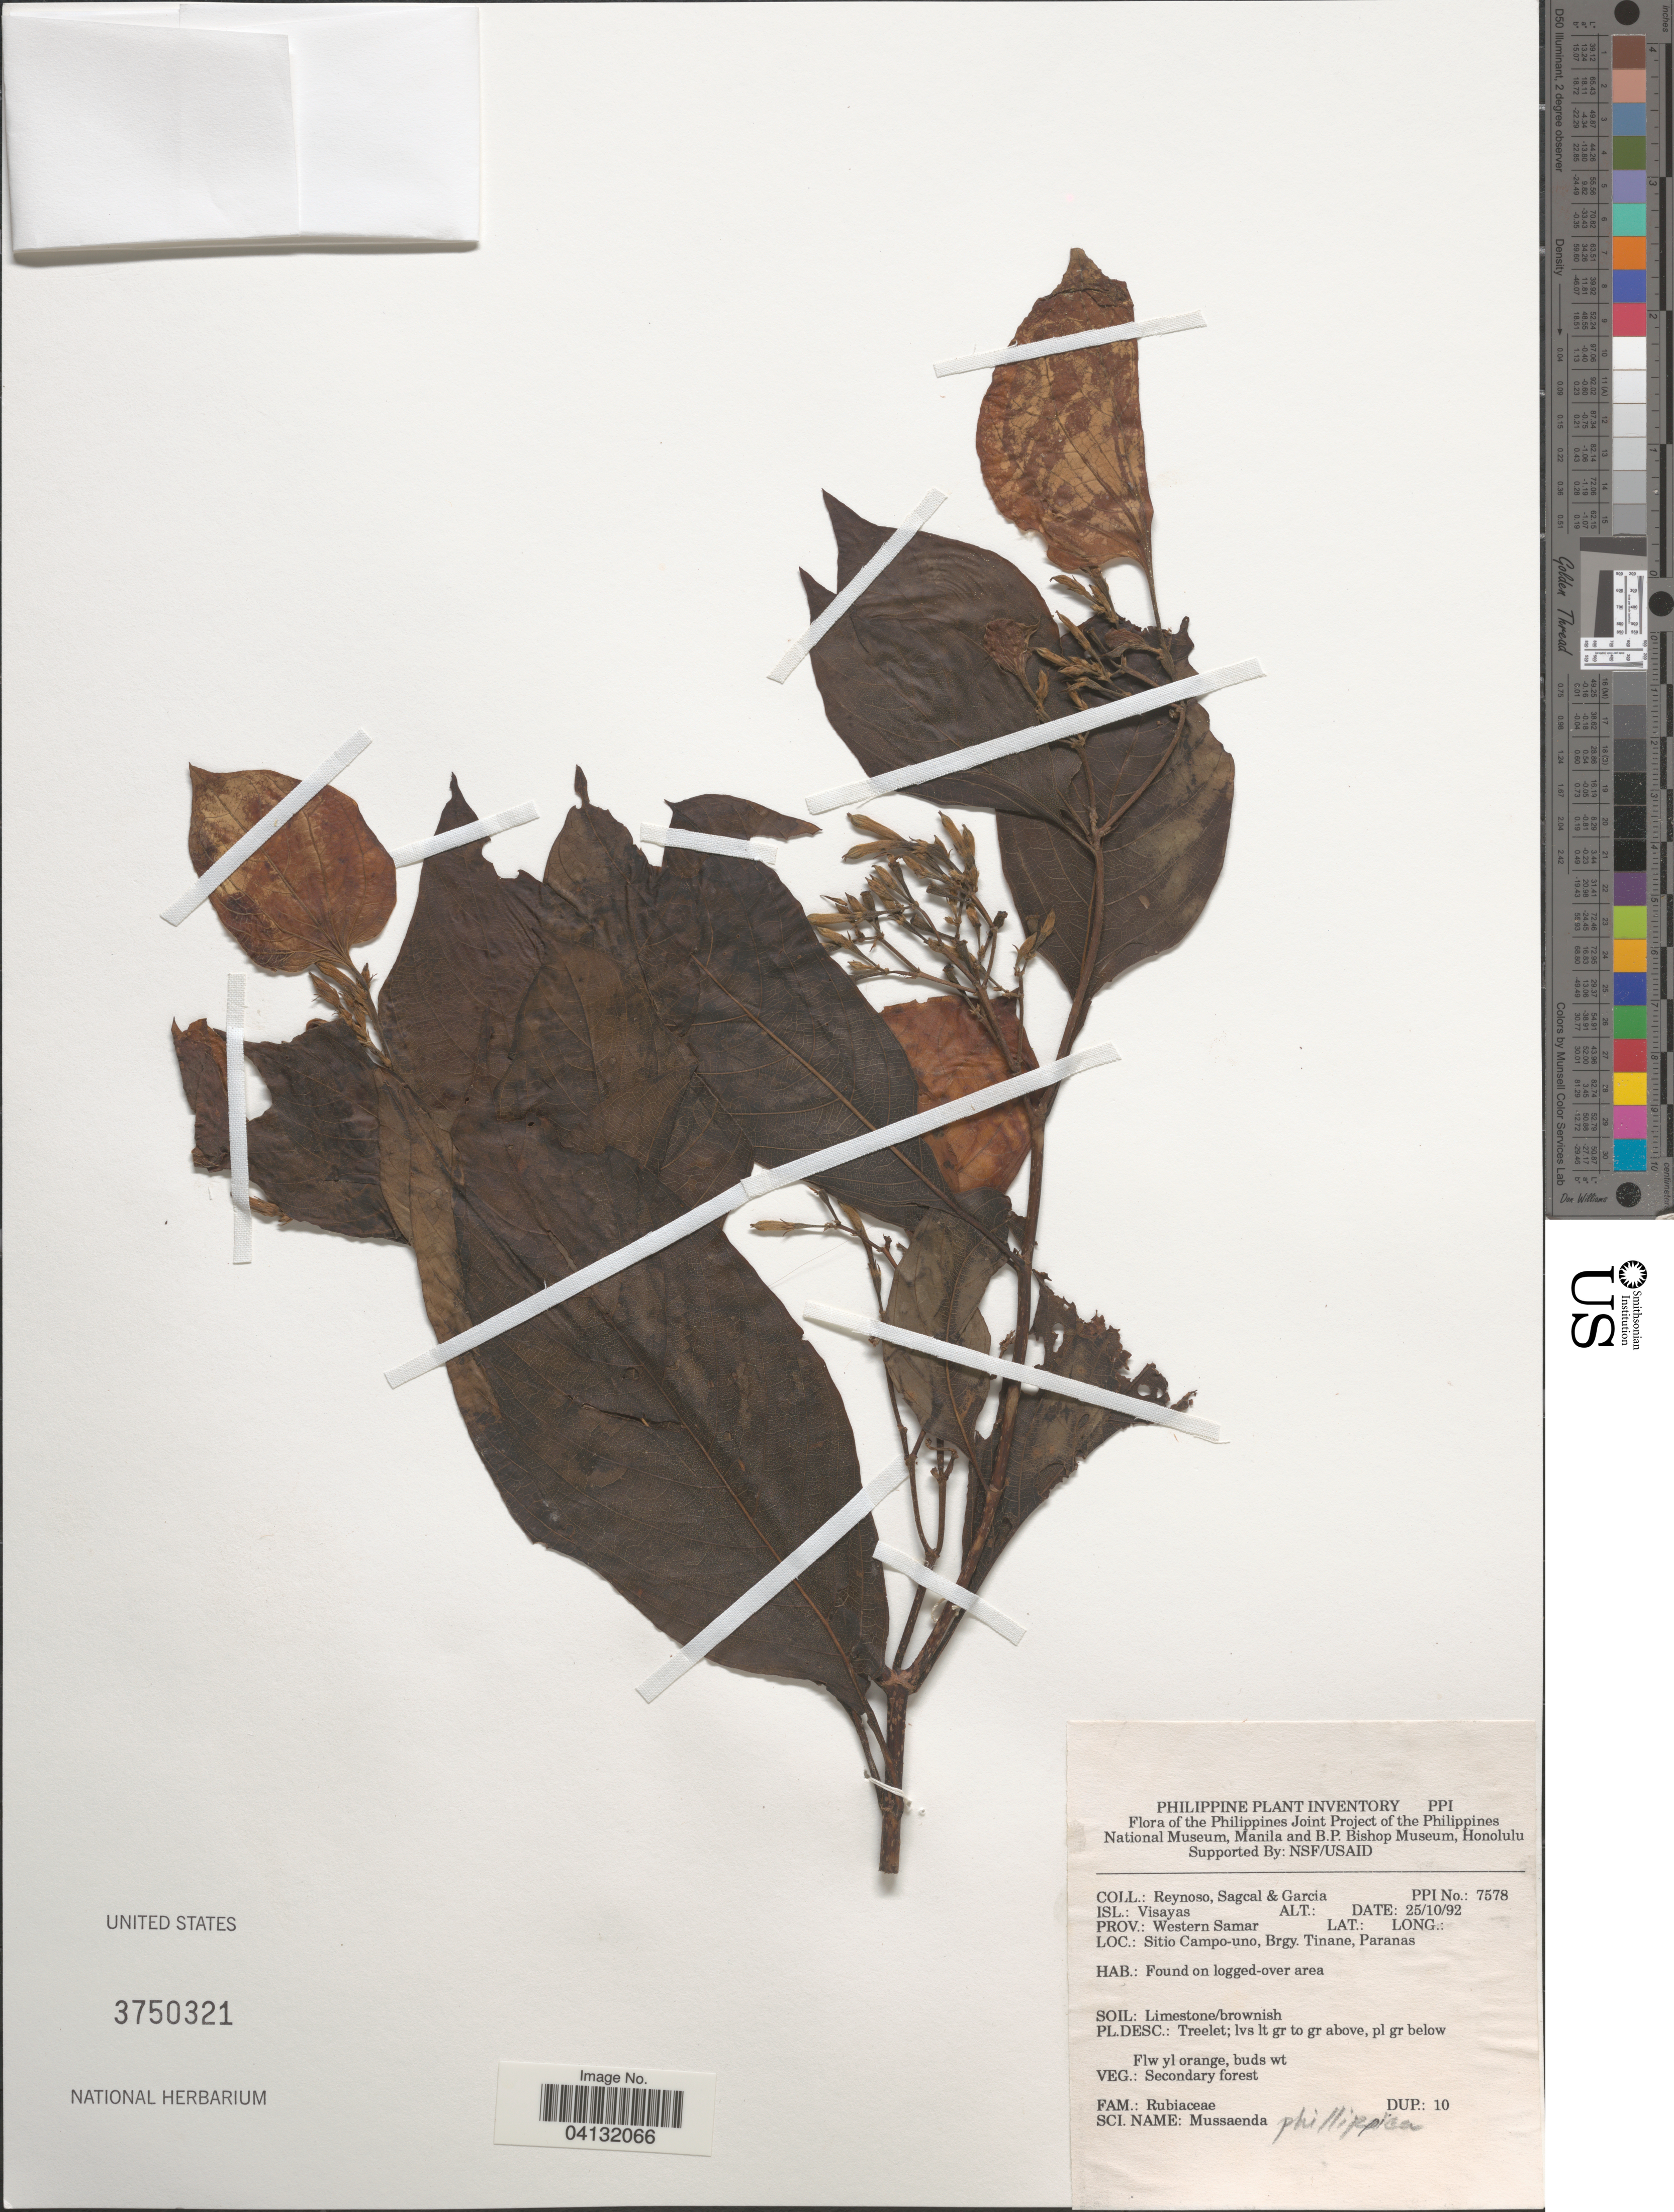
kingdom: Plantae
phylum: Tracheophyta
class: Magnoliopsida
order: Gentianales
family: Rubiaceae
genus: Mussaenda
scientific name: Mussaenda philippica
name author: A. Rich.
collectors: E. Reynoso, E. Sagcal & H. Garcia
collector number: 7578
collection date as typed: Transcribed d/m/y: 25/10/92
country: Philippines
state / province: Eastern Visayas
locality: Isl.: Visayas. Prov.: Western Samar. Sitio Campo-uno, Brgy. Tinane, Paranas.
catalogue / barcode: US 3750321